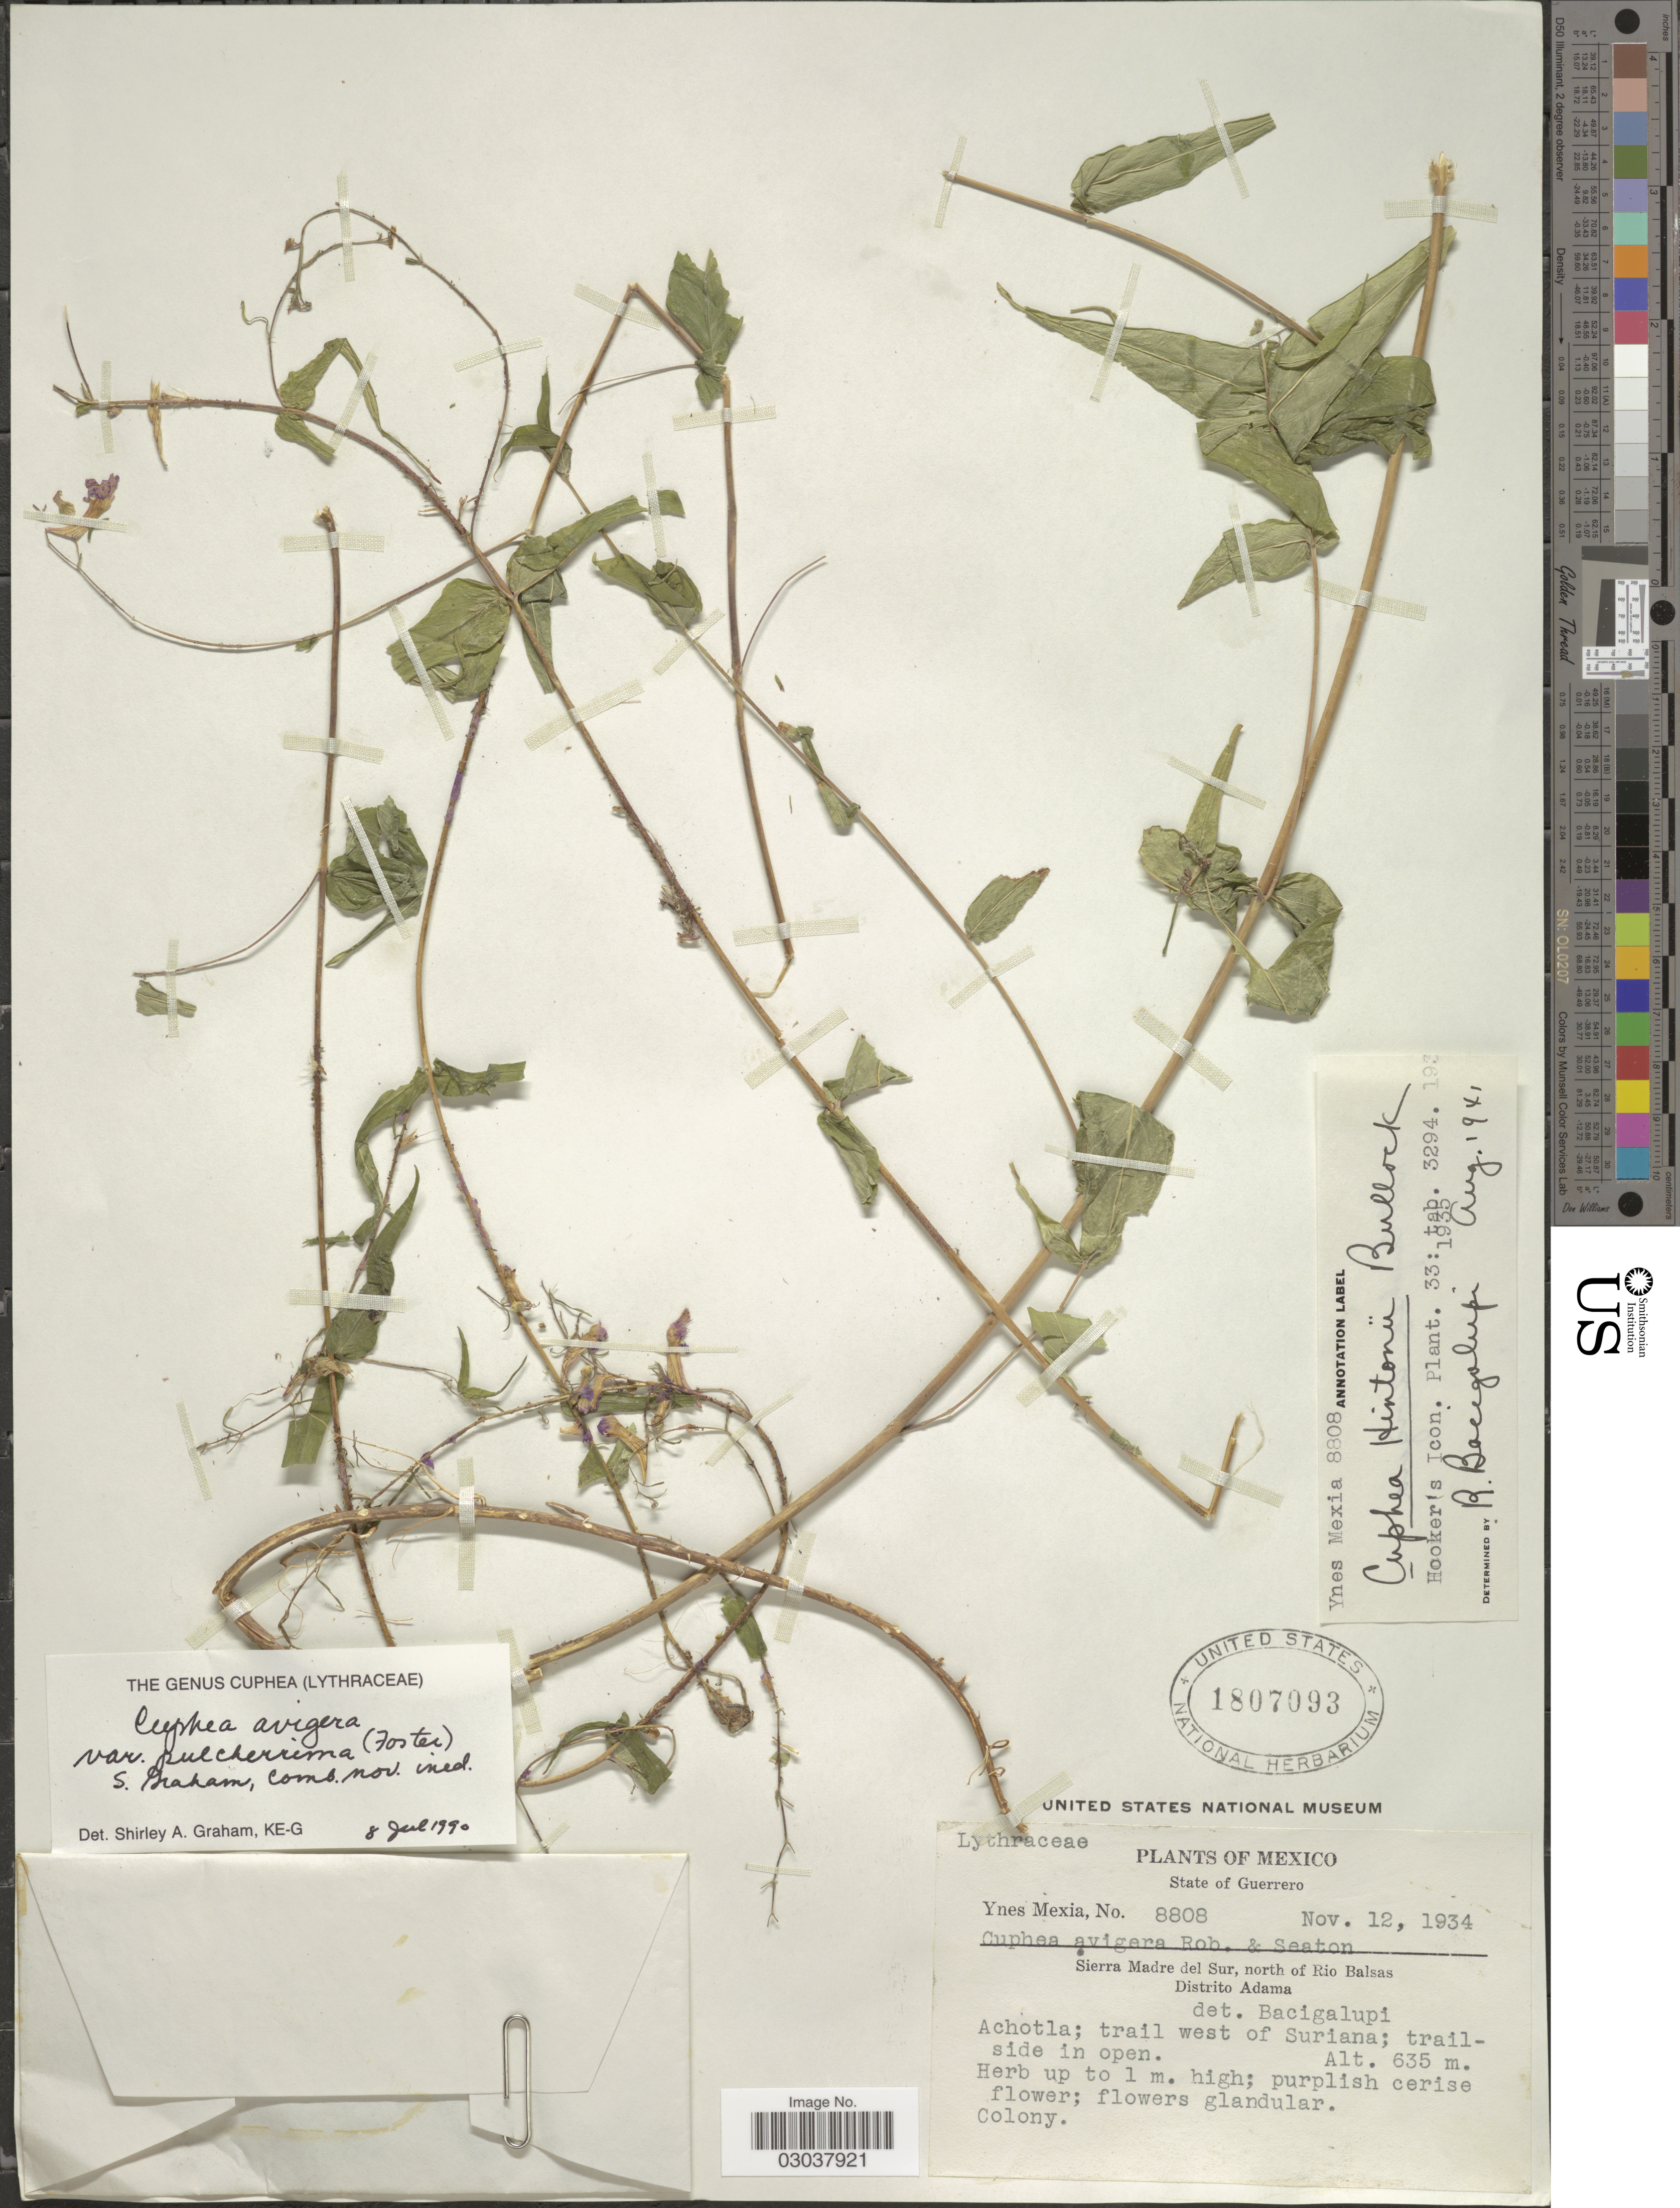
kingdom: Plantae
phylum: Tracheophyta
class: Magnoliopsida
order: Myrtales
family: Lythraceae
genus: Cuphea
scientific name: Cuphea avigera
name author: B.L. Rob. & Seaton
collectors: Y. Mexia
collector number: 8808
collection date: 1934-11-12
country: Mexico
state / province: Guerrero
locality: Sierra Madre de Sur, north of Rio Balsas. Distrito Adama. Achotla; trail west of Suriana.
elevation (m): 635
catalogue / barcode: US 1807093